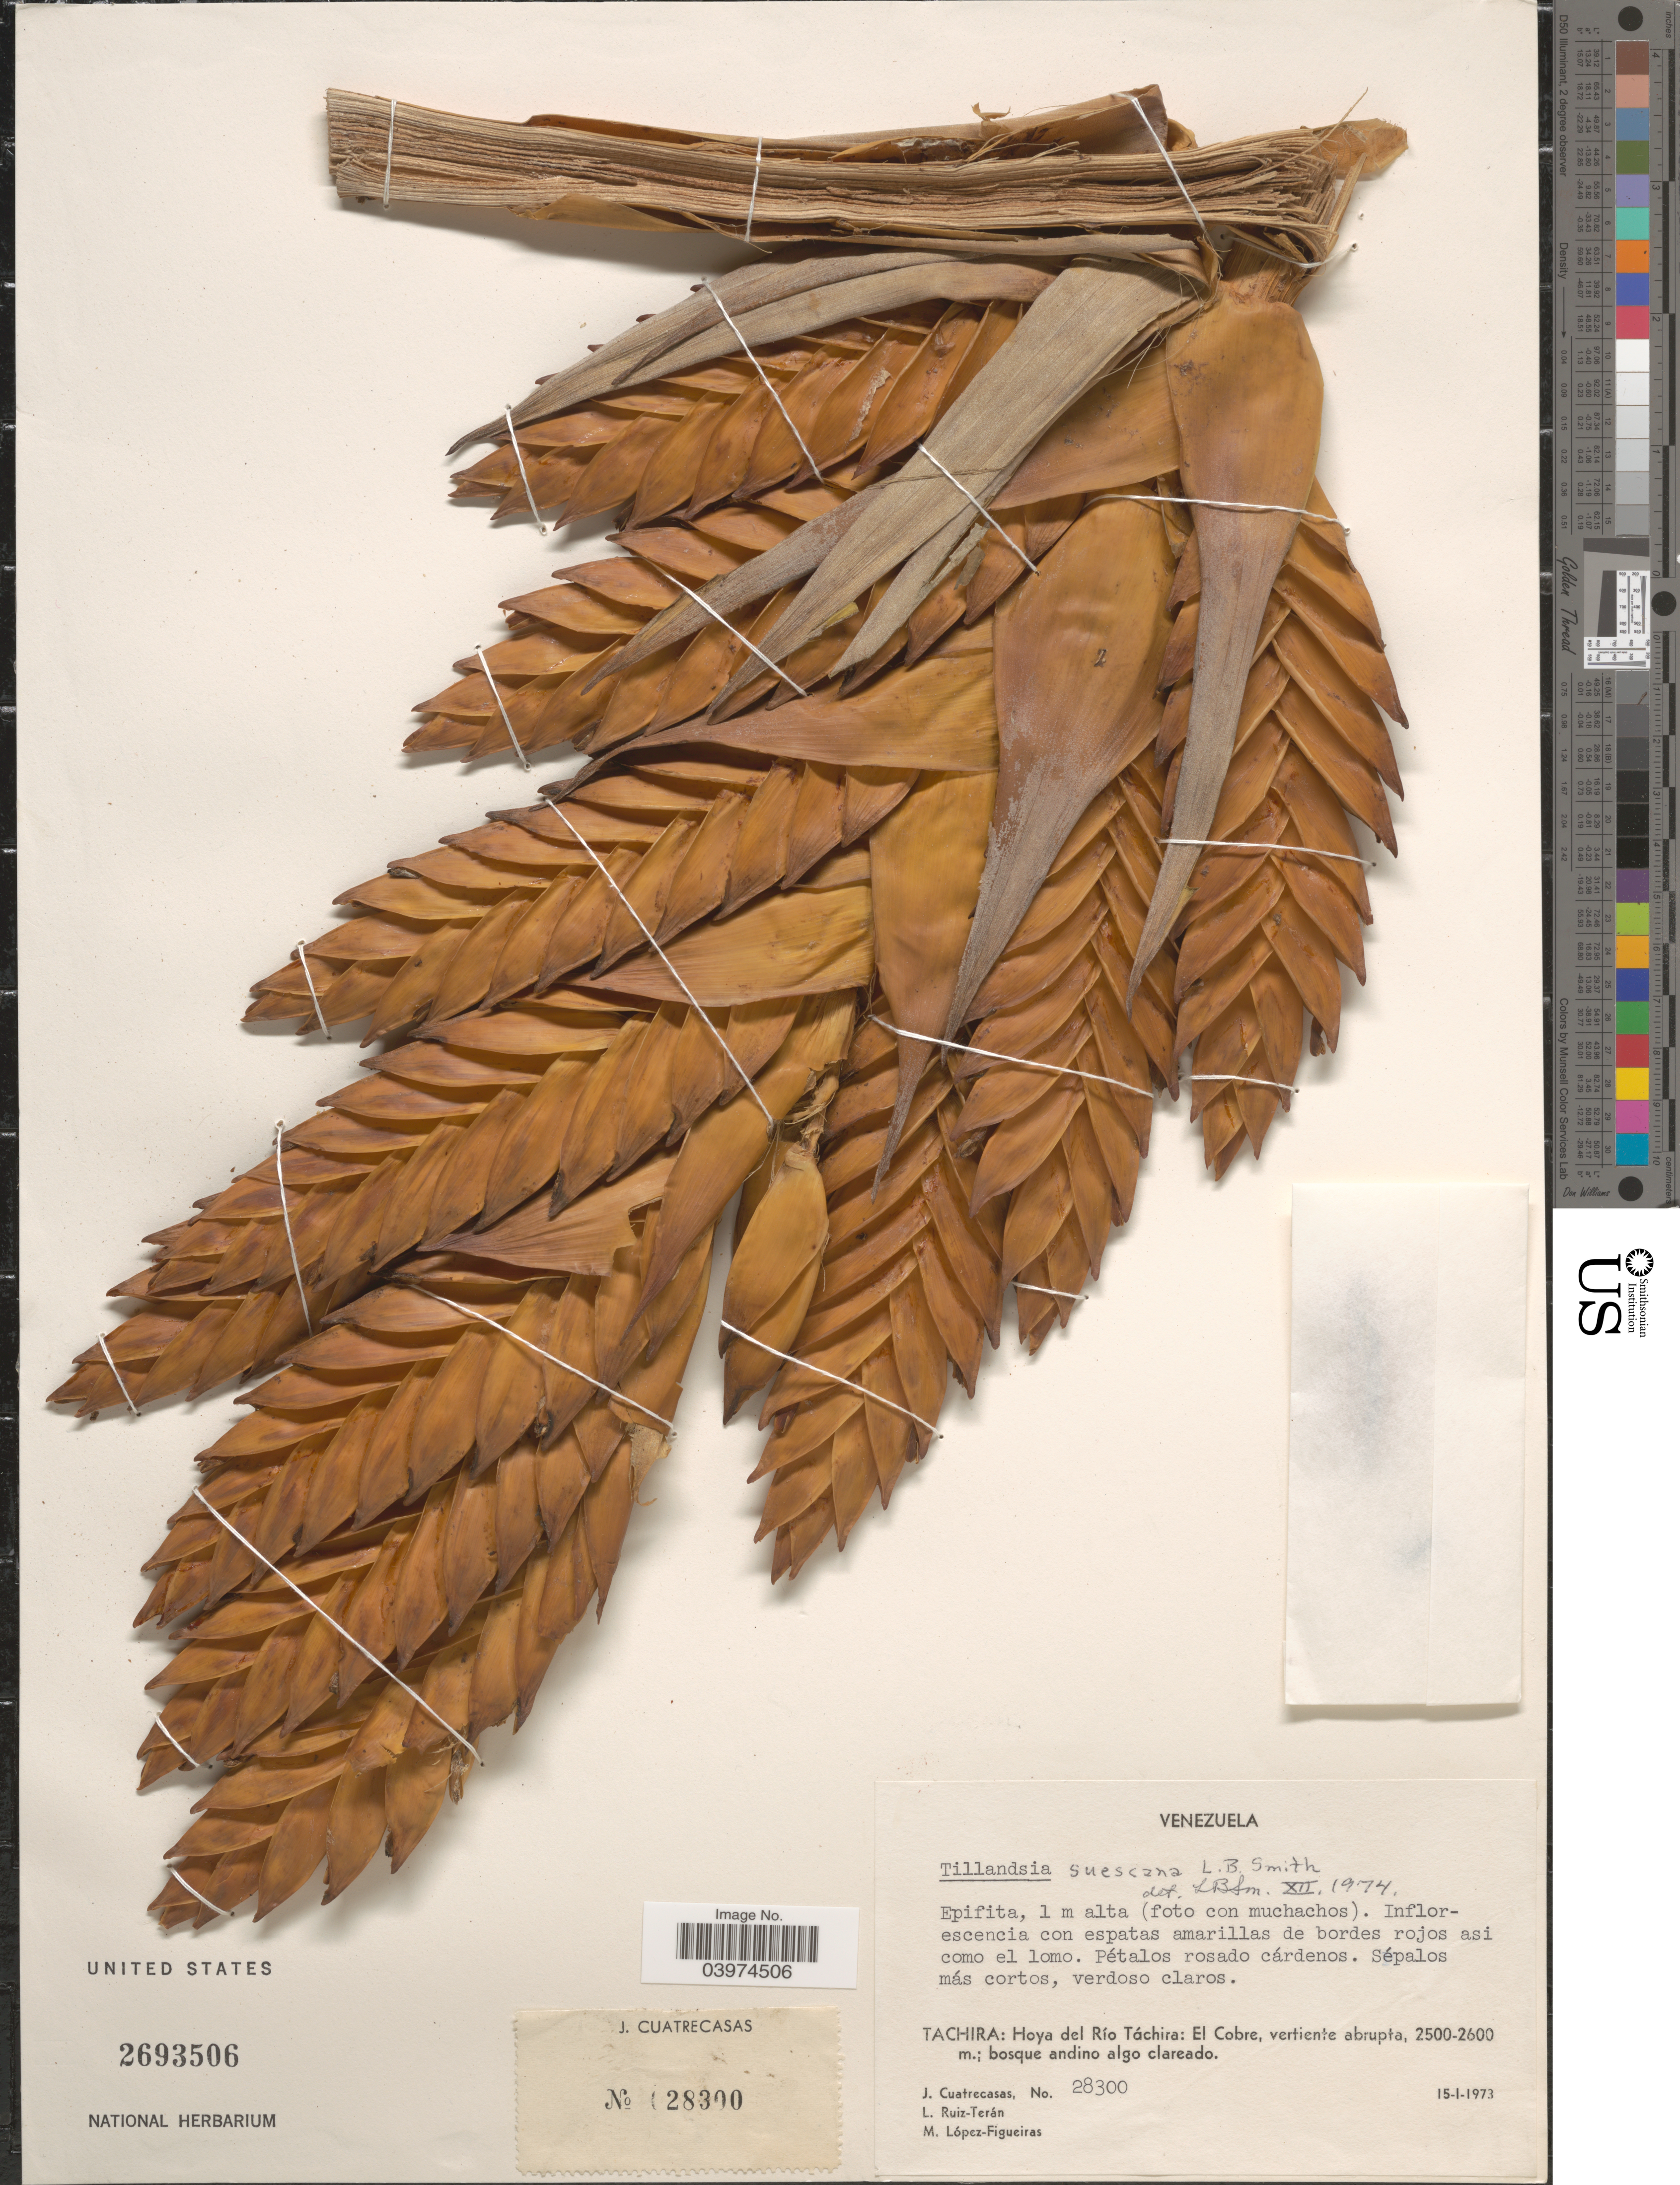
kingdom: Plantae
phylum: Tracheophyta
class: Liliopsida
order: Poales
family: Bromeliaceae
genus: Tillandsia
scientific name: Tillandsia suescana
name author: L.B. Sm.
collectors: J. Cuatrecasas, L. E. Ruíz-Terán & M. López Figueiras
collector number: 28300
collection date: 1973-01-15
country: Venezuela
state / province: Tachira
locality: Hoya del Río Táchira: El Cobre, vertiente abrupta.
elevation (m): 2500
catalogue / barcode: US 2693506